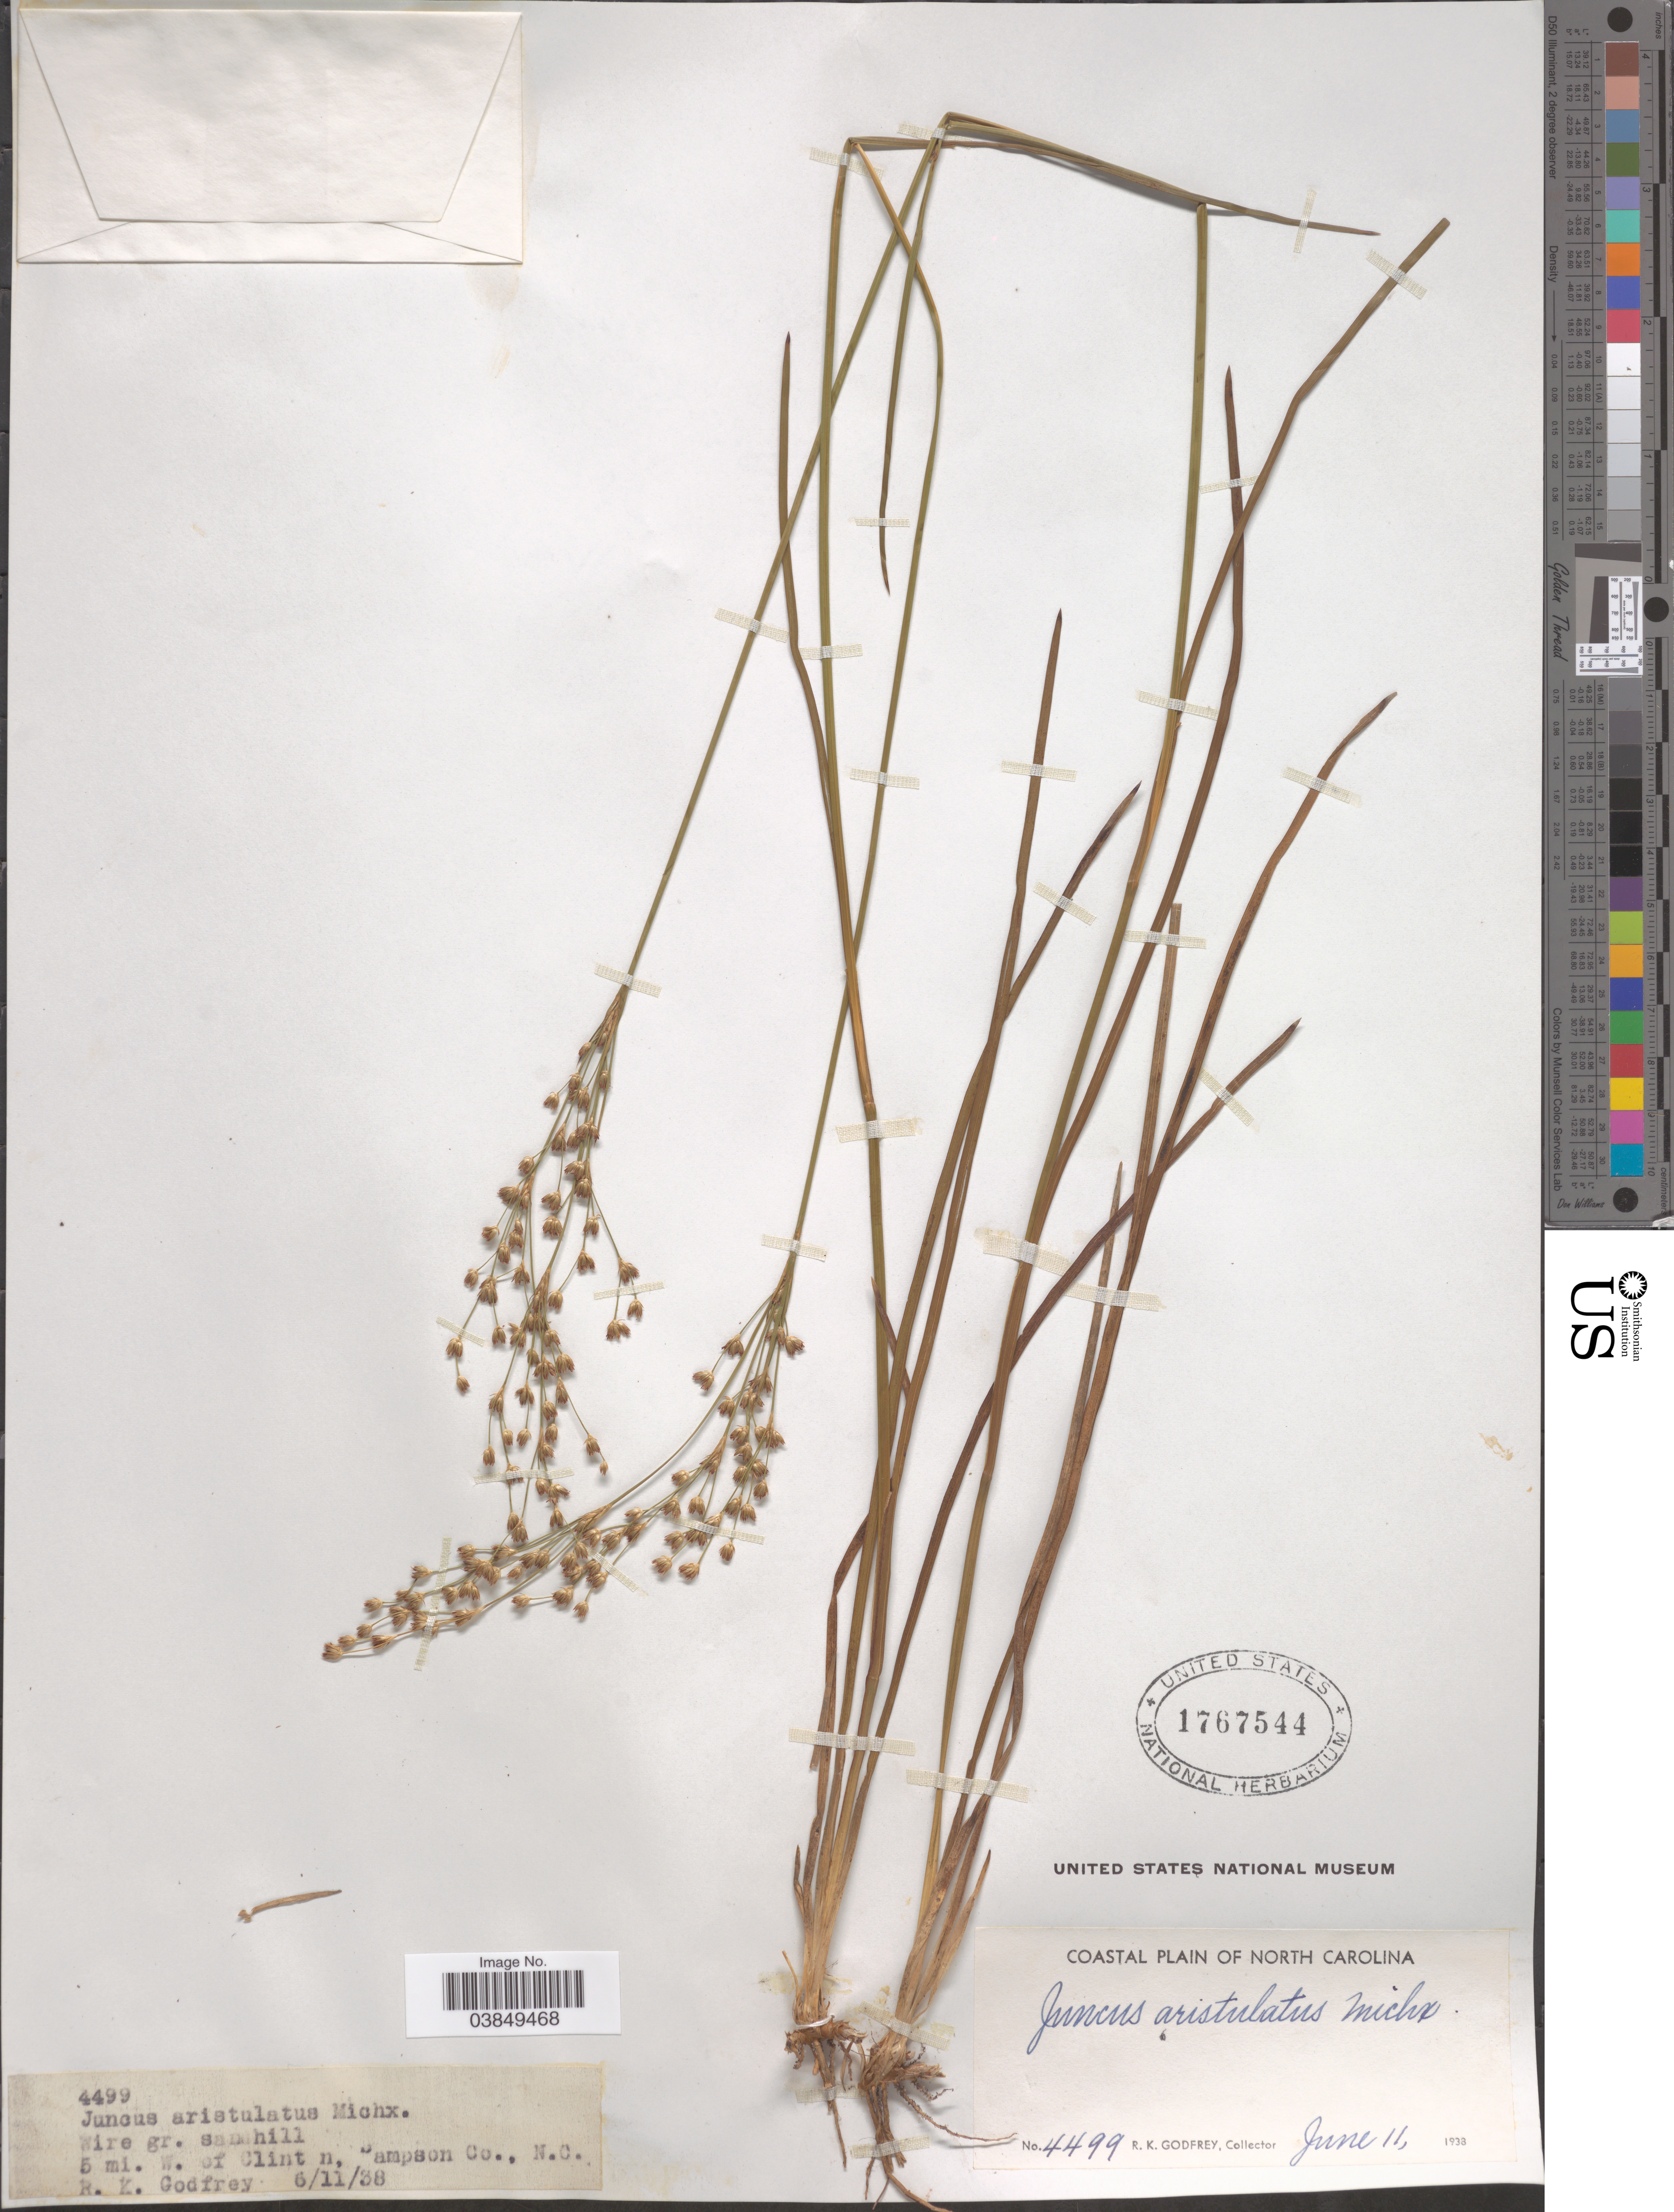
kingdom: Plantae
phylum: Tracheophyta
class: Liliopsida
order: Poales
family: Juncaceae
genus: Juncus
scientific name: Juncus aristulatus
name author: Michx.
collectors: R. K. Godfrey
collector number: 4499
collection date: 1938-06-11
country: United States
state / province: North Carolina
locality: Coastal Plain of North Carolina. 5 mi. W. of Clint n, Sampson Co.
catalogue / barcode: US 1767544